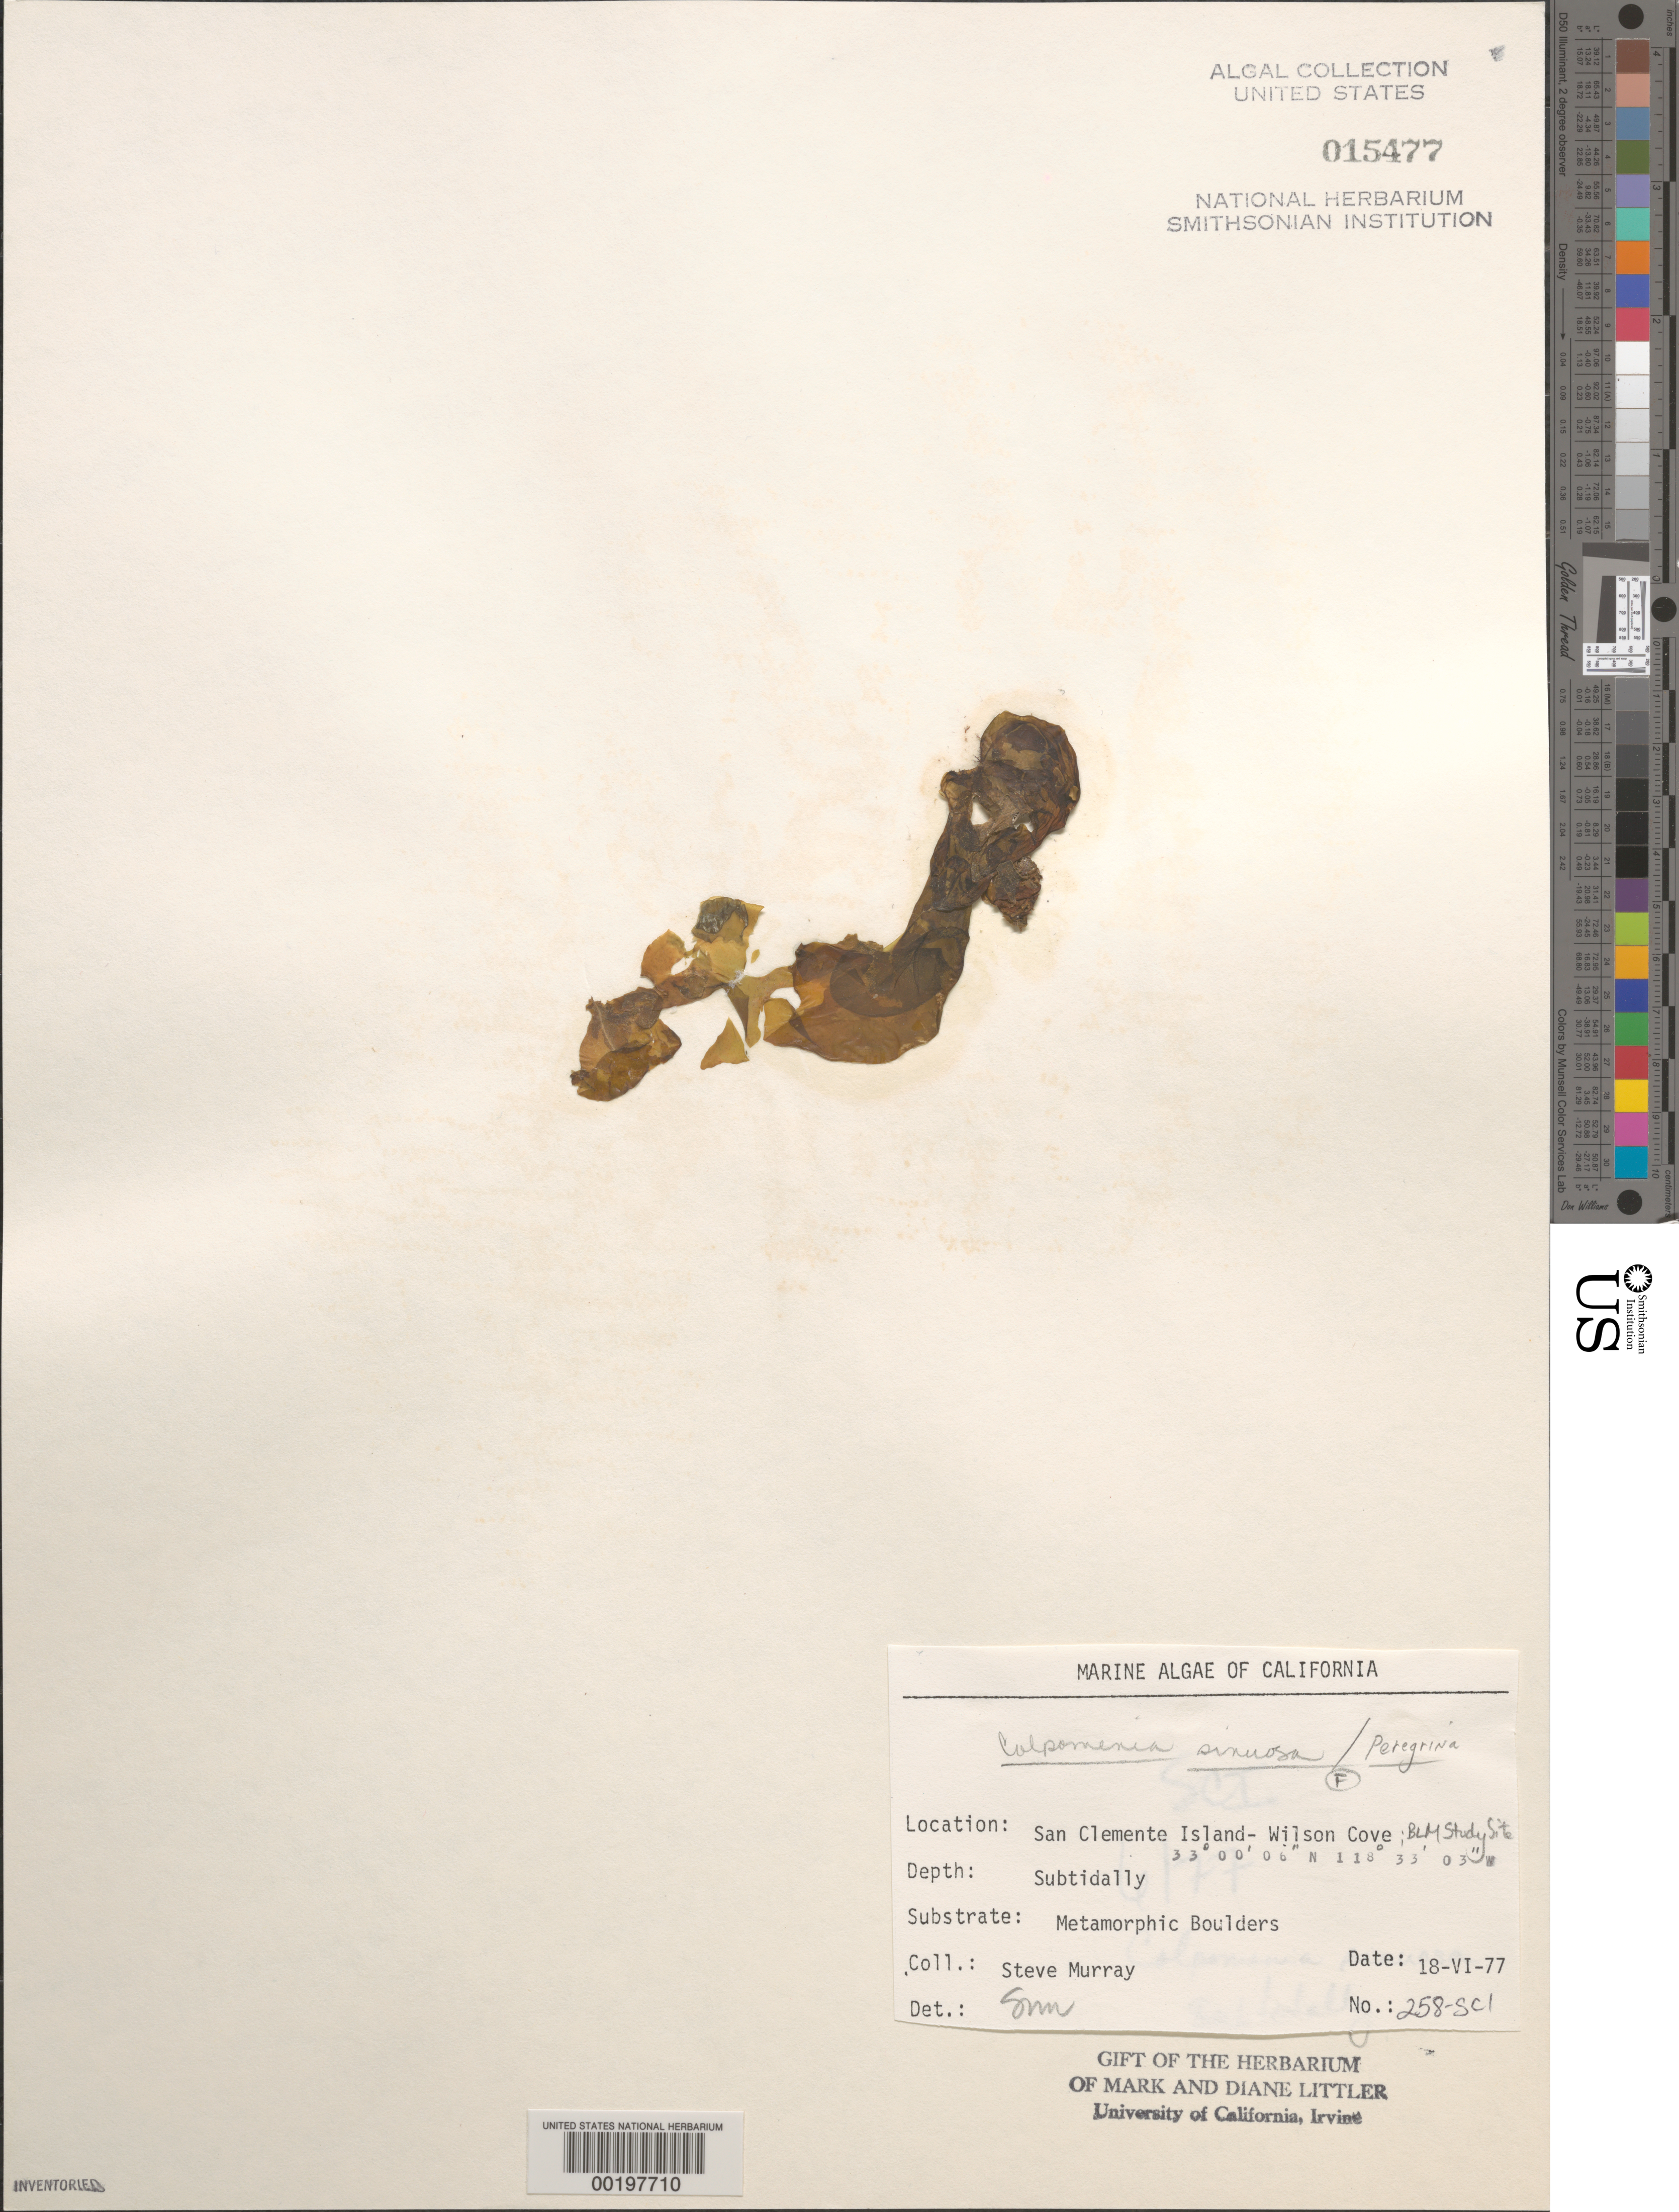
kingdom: Chromista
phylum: Ochrophyta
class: Phaeophyceae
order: Scytosiphonales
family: Scytosiphonaceae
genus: Colpomenia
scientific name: Colpomenia sinuosa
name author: (K. Mert. ex Roth) Derbes & Solier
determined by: Murray, S. N.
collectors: S. N. Murray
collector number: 258-SCI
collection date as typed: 18 Mar 1977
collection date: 1977-03-18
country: United States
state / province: California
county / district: Los Angeles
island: San Clemente Island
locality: Wilson Cove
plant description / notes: BLM-SOCALBIGHT Rocky Intertidal Survey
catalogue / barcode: US 15477